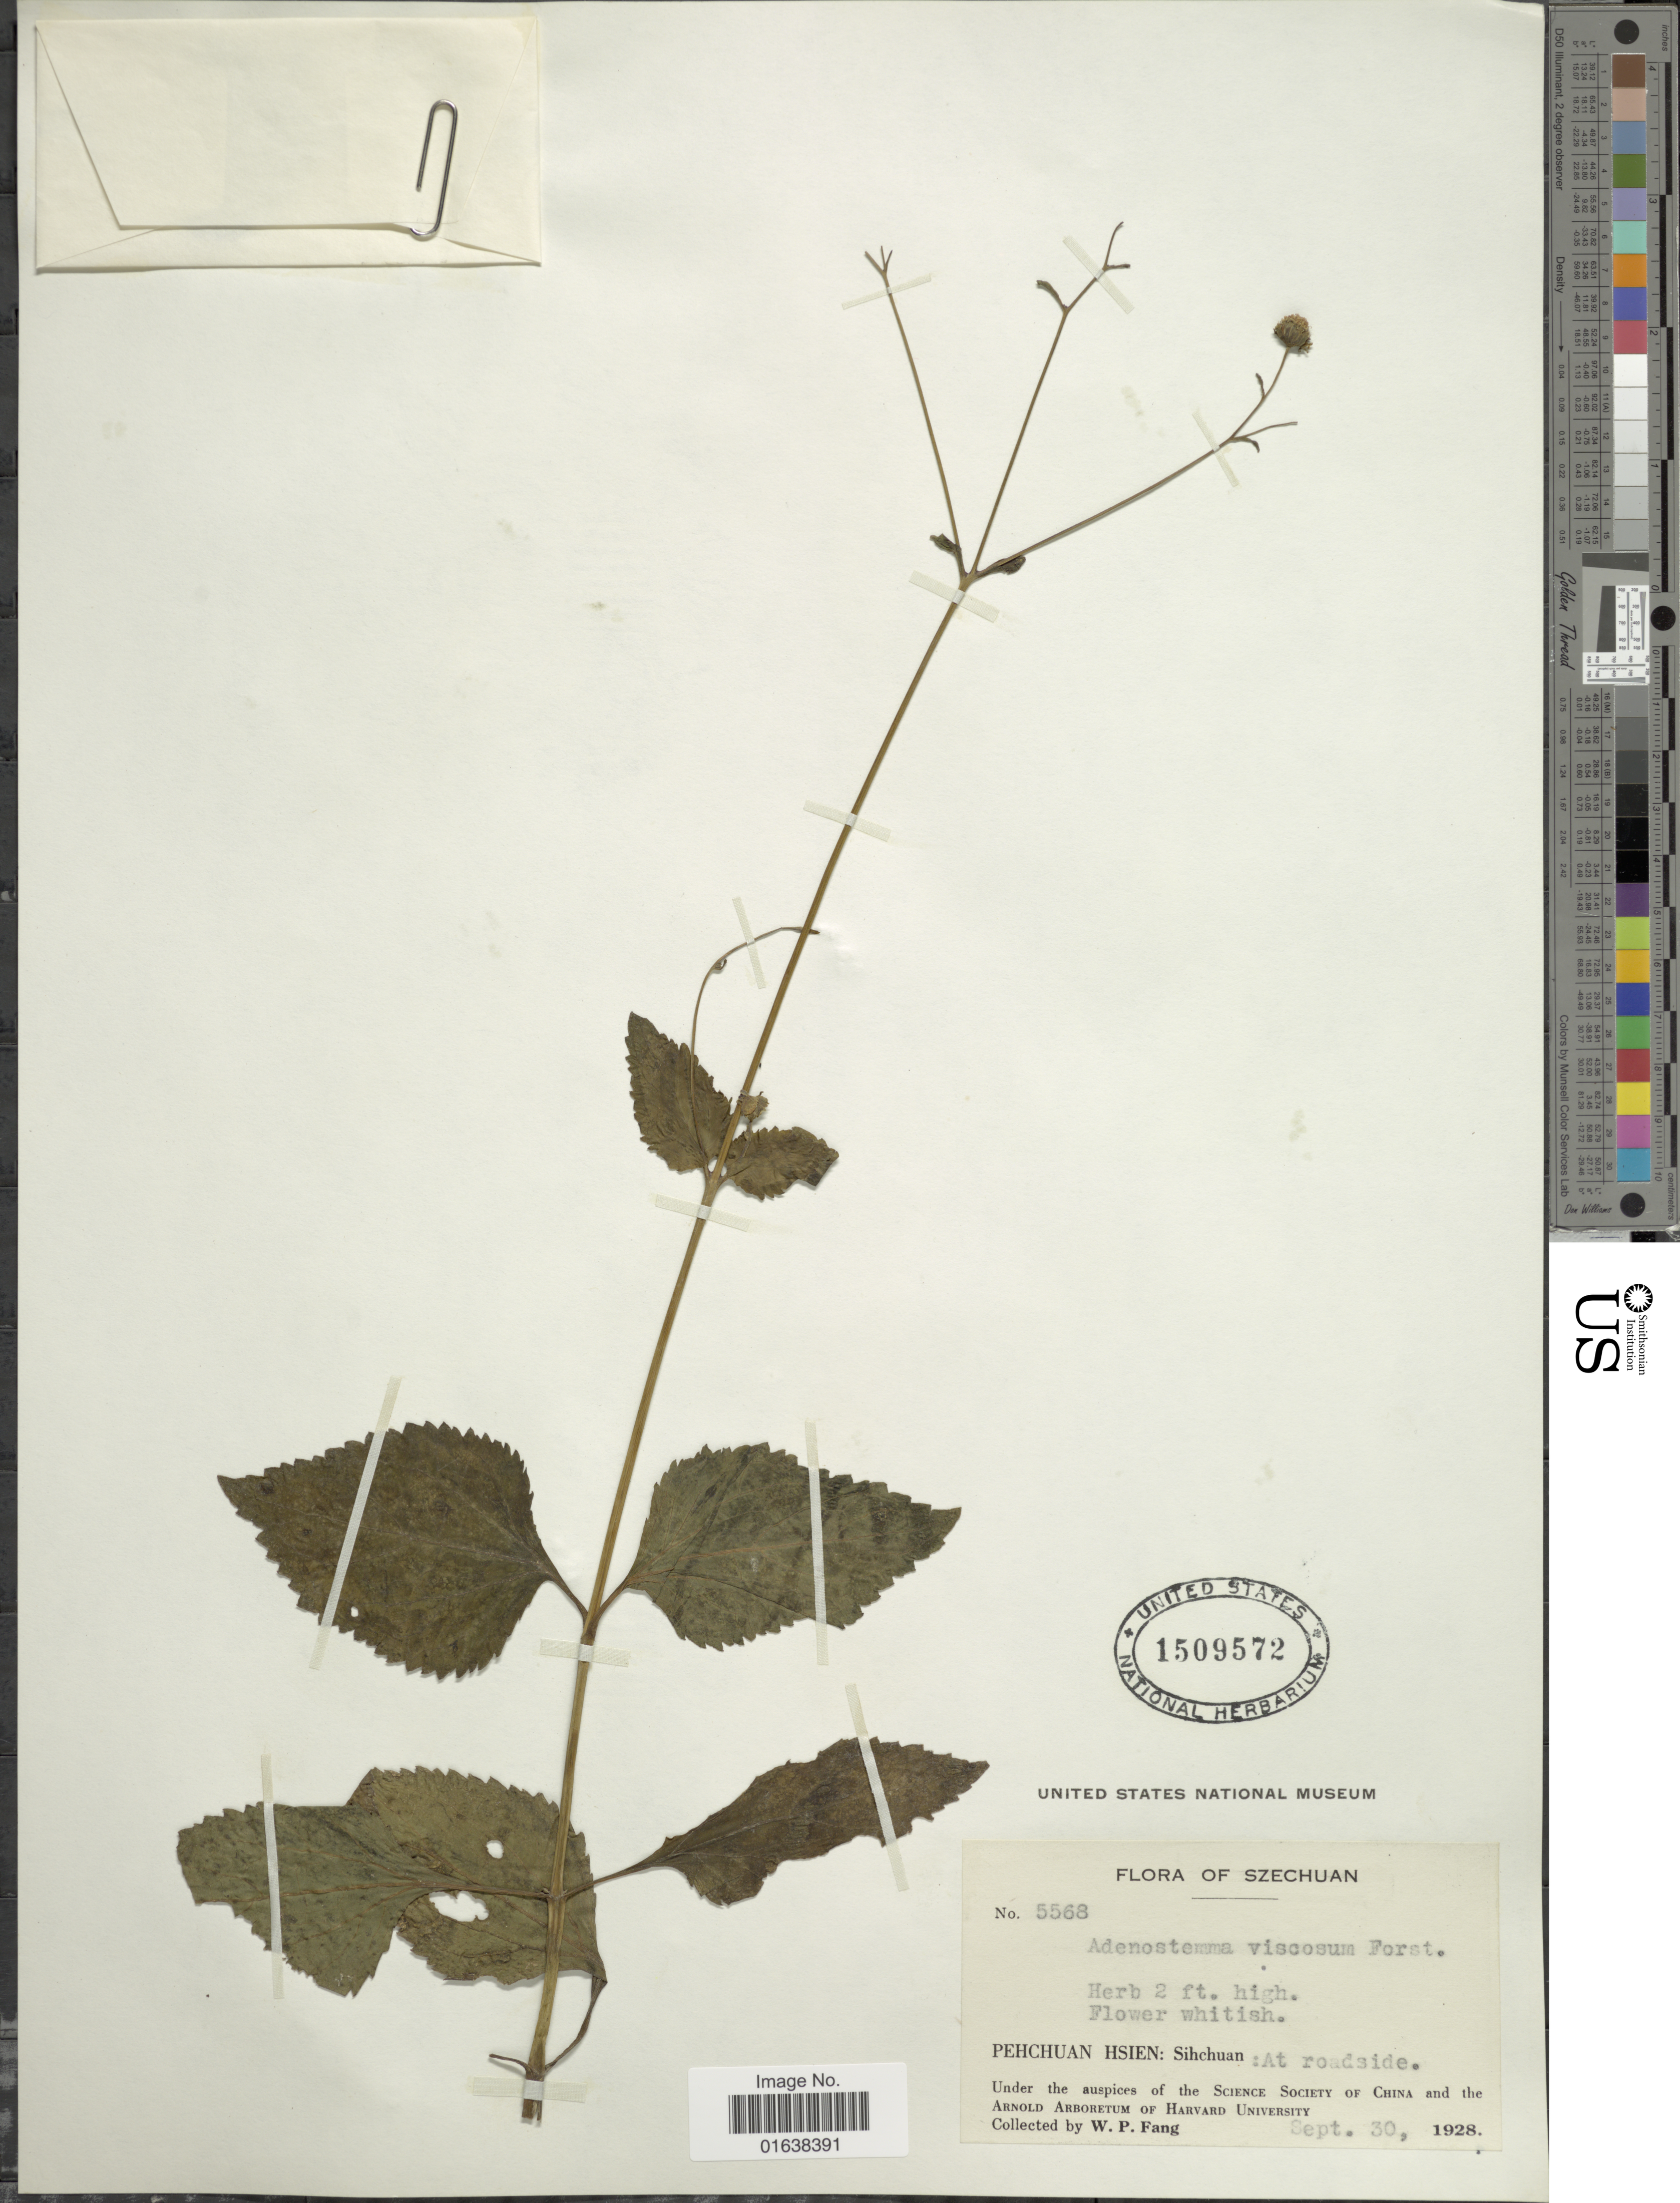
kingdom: Plantae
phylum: Tracheophyta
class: Magnoliopsida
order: Asterales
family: Asteraceae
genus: Adenostemma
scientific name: Adenostemma lavenia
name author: (L.) Kuntze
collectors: W. P. Fang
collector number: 5568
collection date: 1928-09-30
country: China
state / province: Sichuan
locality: Szechuan. Pechuan Hsien: Sihchuan: At roadside.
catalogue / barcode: US 1509572